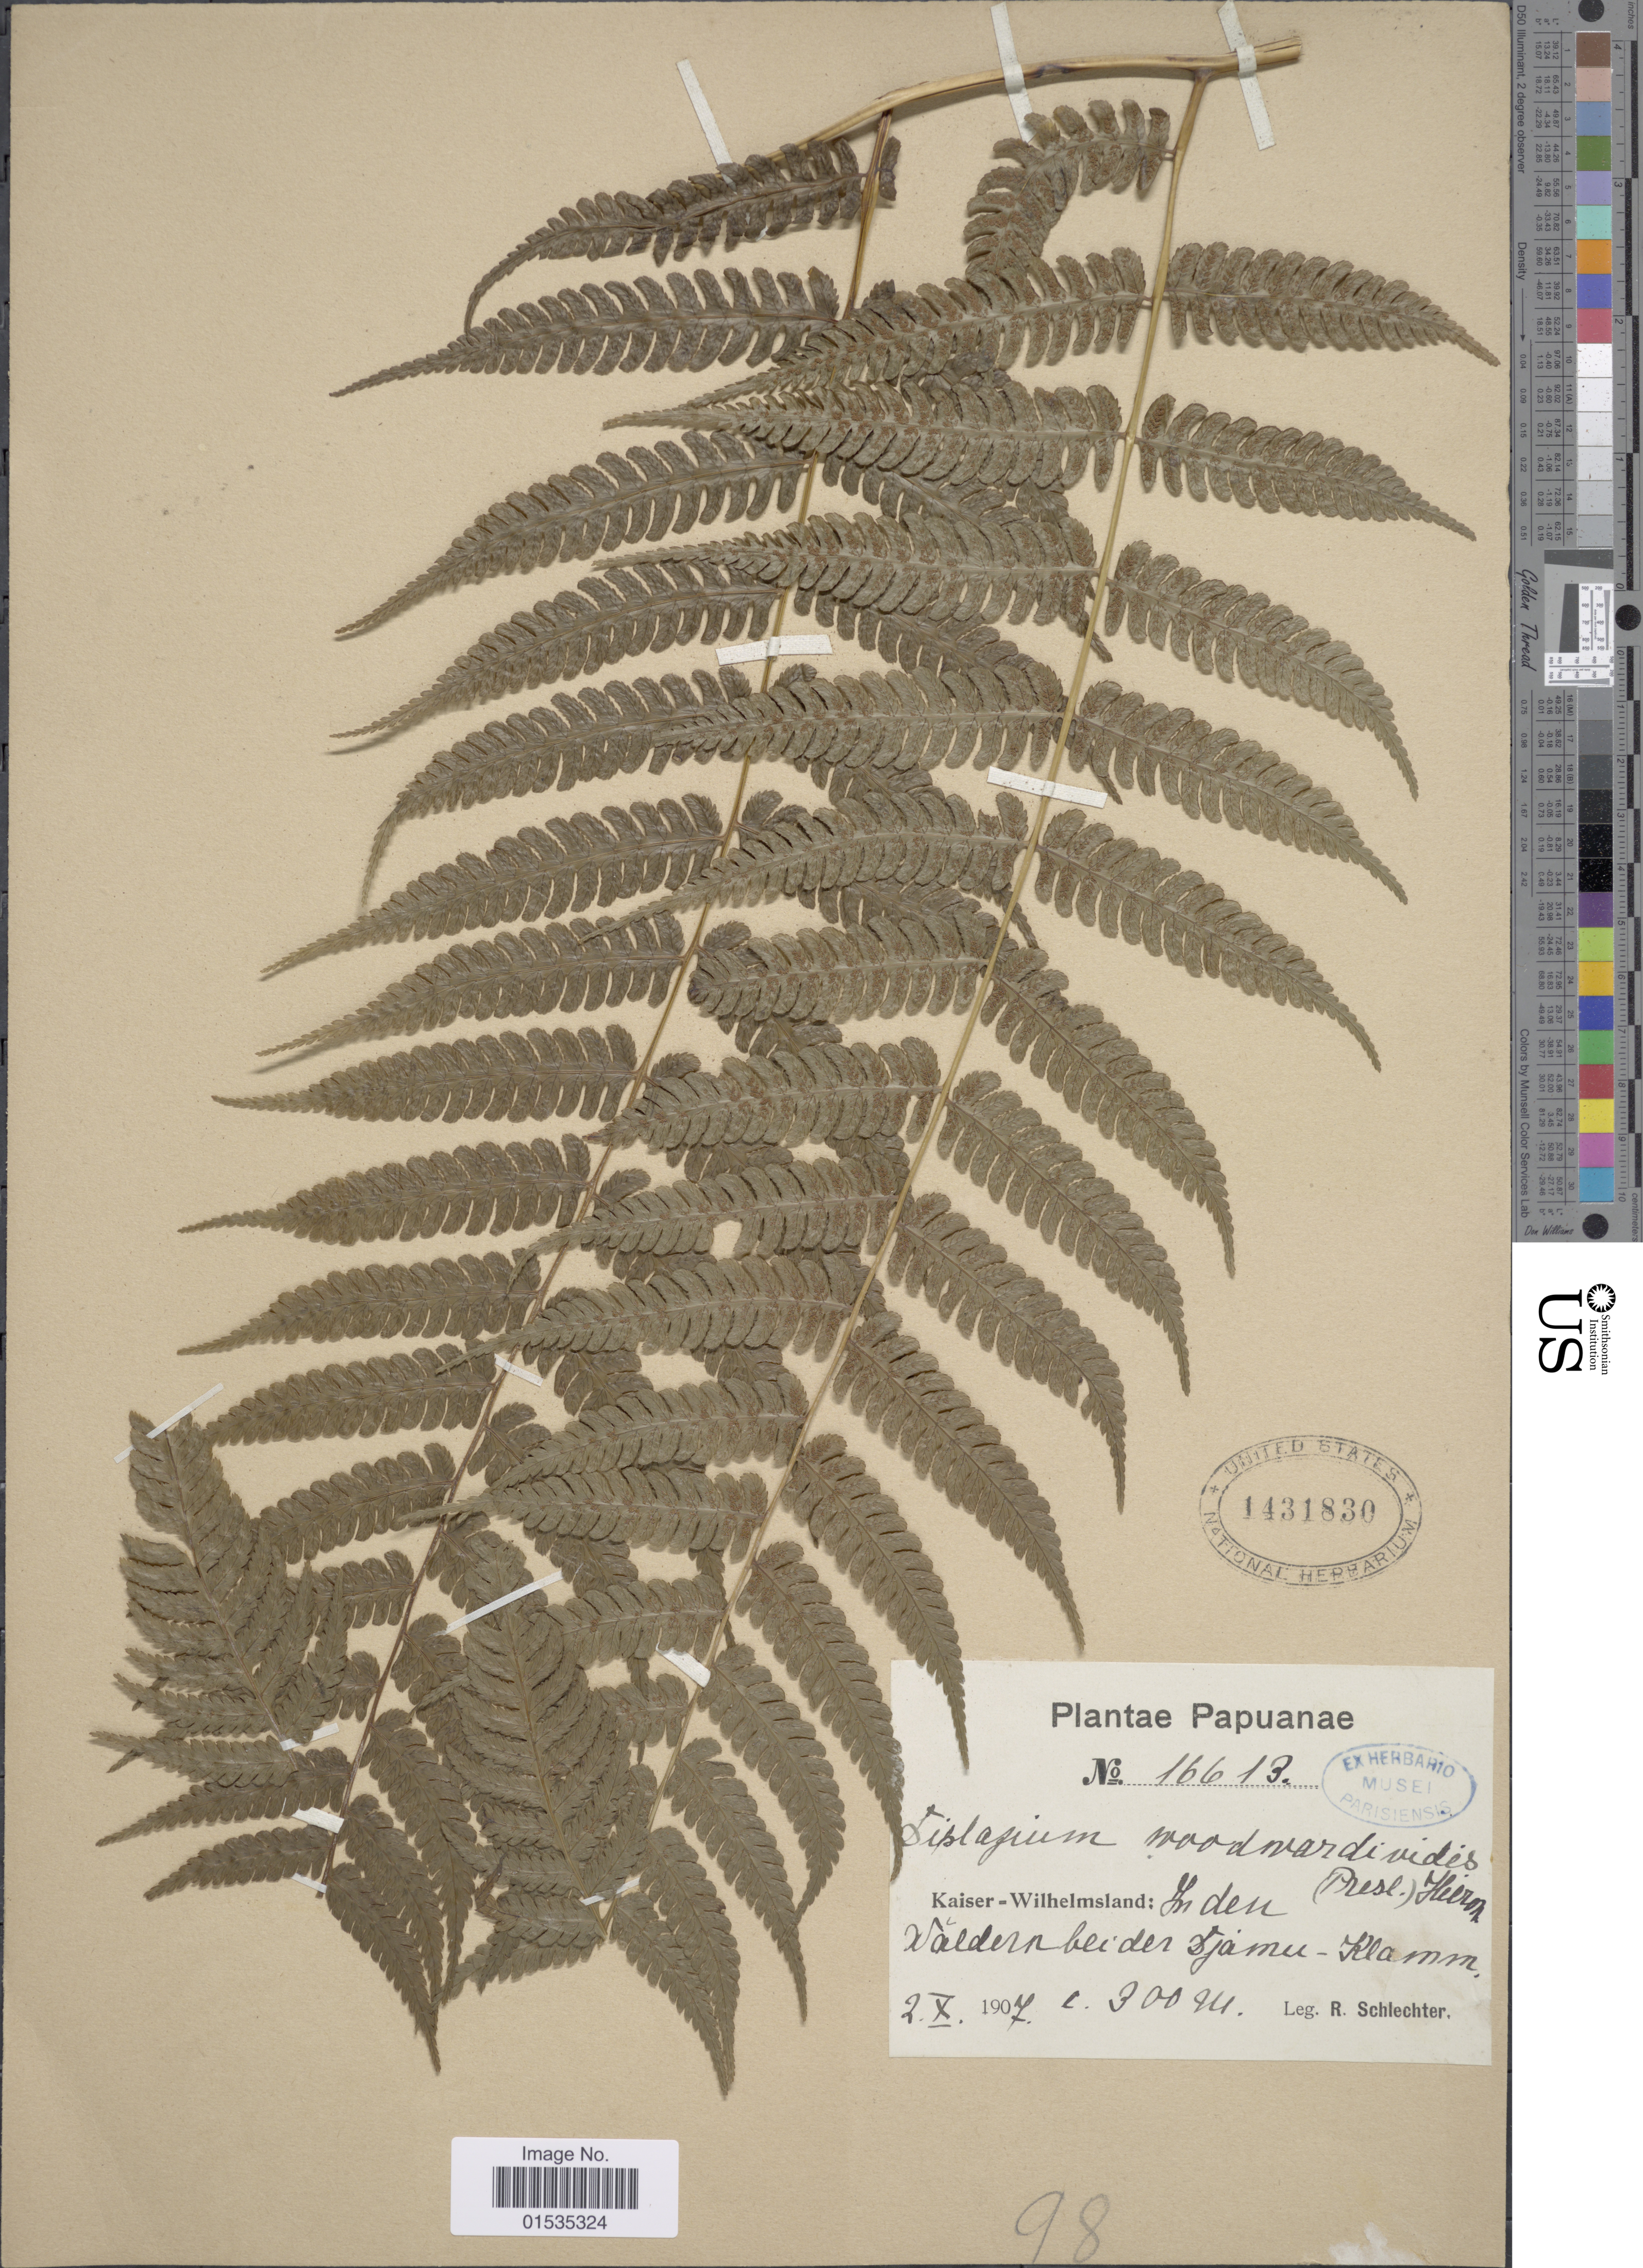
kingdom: Plantae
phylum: Tracheophyta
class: Polypodiopsida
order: Polypodiales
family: Athyriaceae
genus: Diplazium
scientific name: Diplazium woodwardioides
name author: (C. Presl) C.V. Morton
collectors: F. R. R. Schlechter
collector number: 16613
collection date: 1907-10-02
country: Papua New Guinea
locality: Kaiser-Wilhelmsland: In den Wäldern bei der Djamu-Klamm.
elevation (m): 300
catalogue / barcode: US 1431830